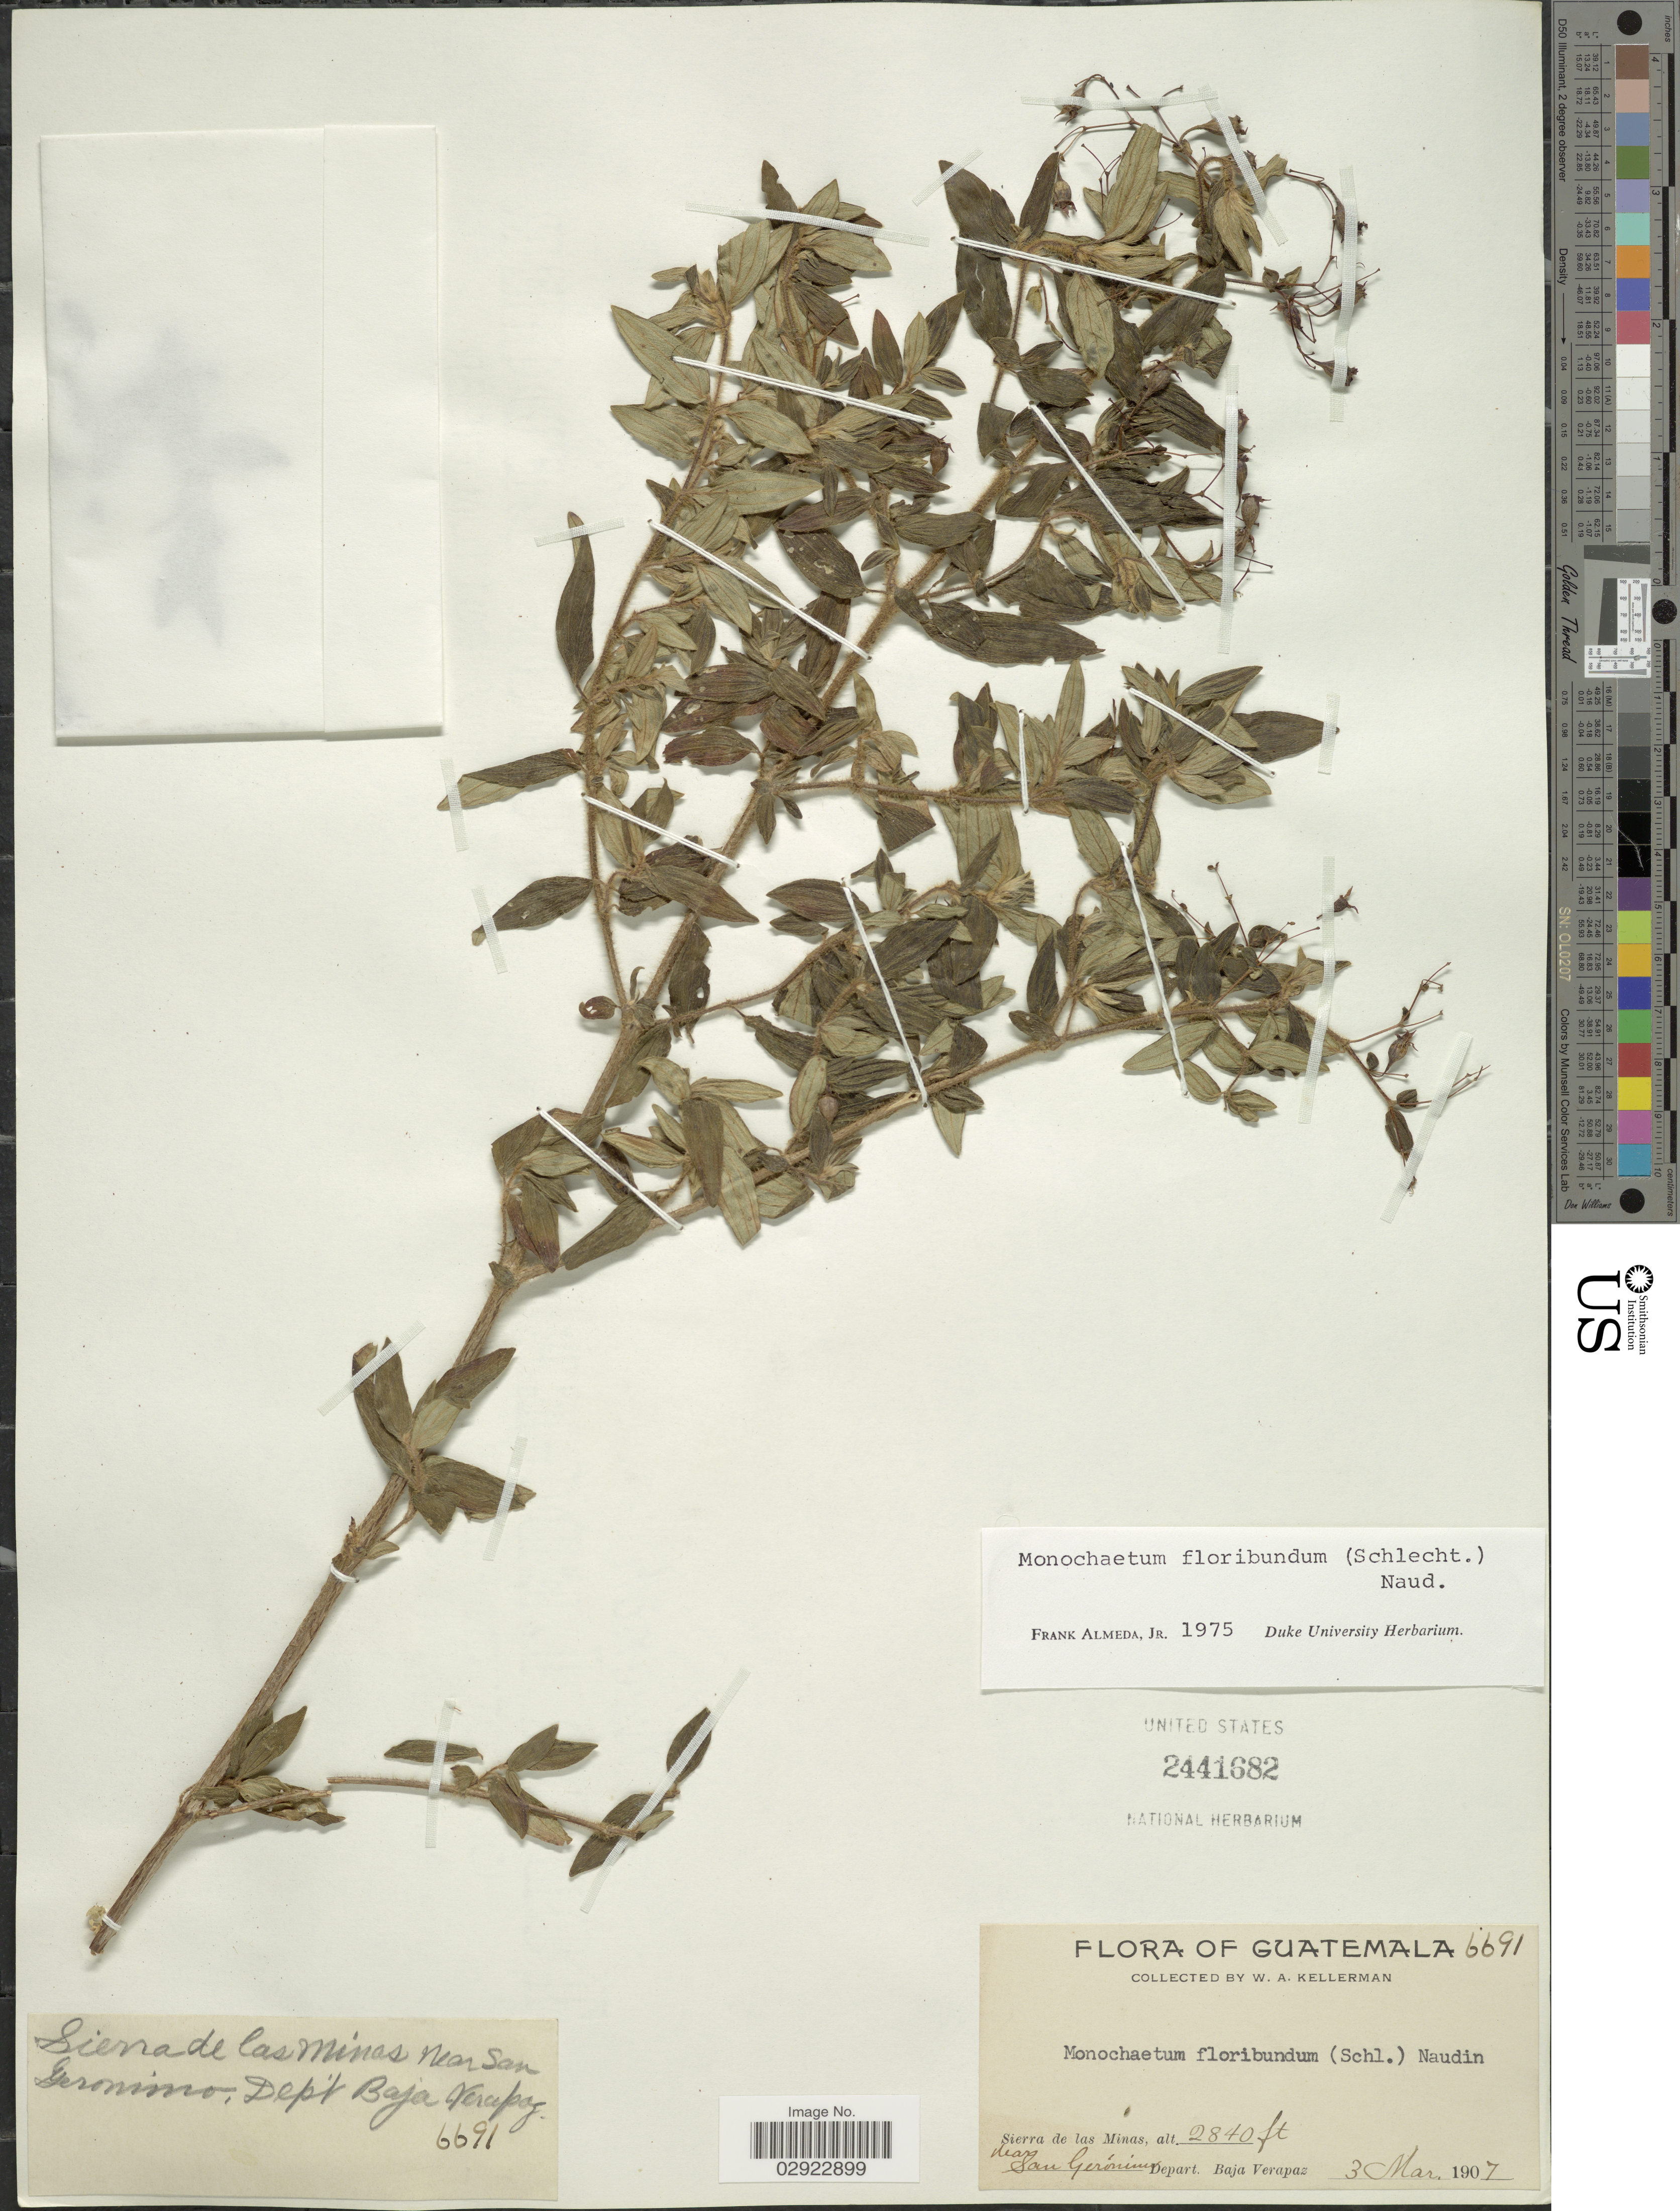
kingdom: Plantae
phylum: Tracheophyta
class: Magnoliopsida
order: Myrtales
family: Melastomataceae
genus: Monochaetum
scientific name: Monochaetum floribundum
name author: (Schltdl.) Naudin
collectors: W. Kellerman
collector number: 6691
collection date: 1907-03-03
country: Guatemala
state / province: Baja Verapaz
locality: Sierra de las Minas. Near San Gerónimo. Depart. Baja Verapaz.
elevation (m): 866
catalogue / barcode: US 2441682